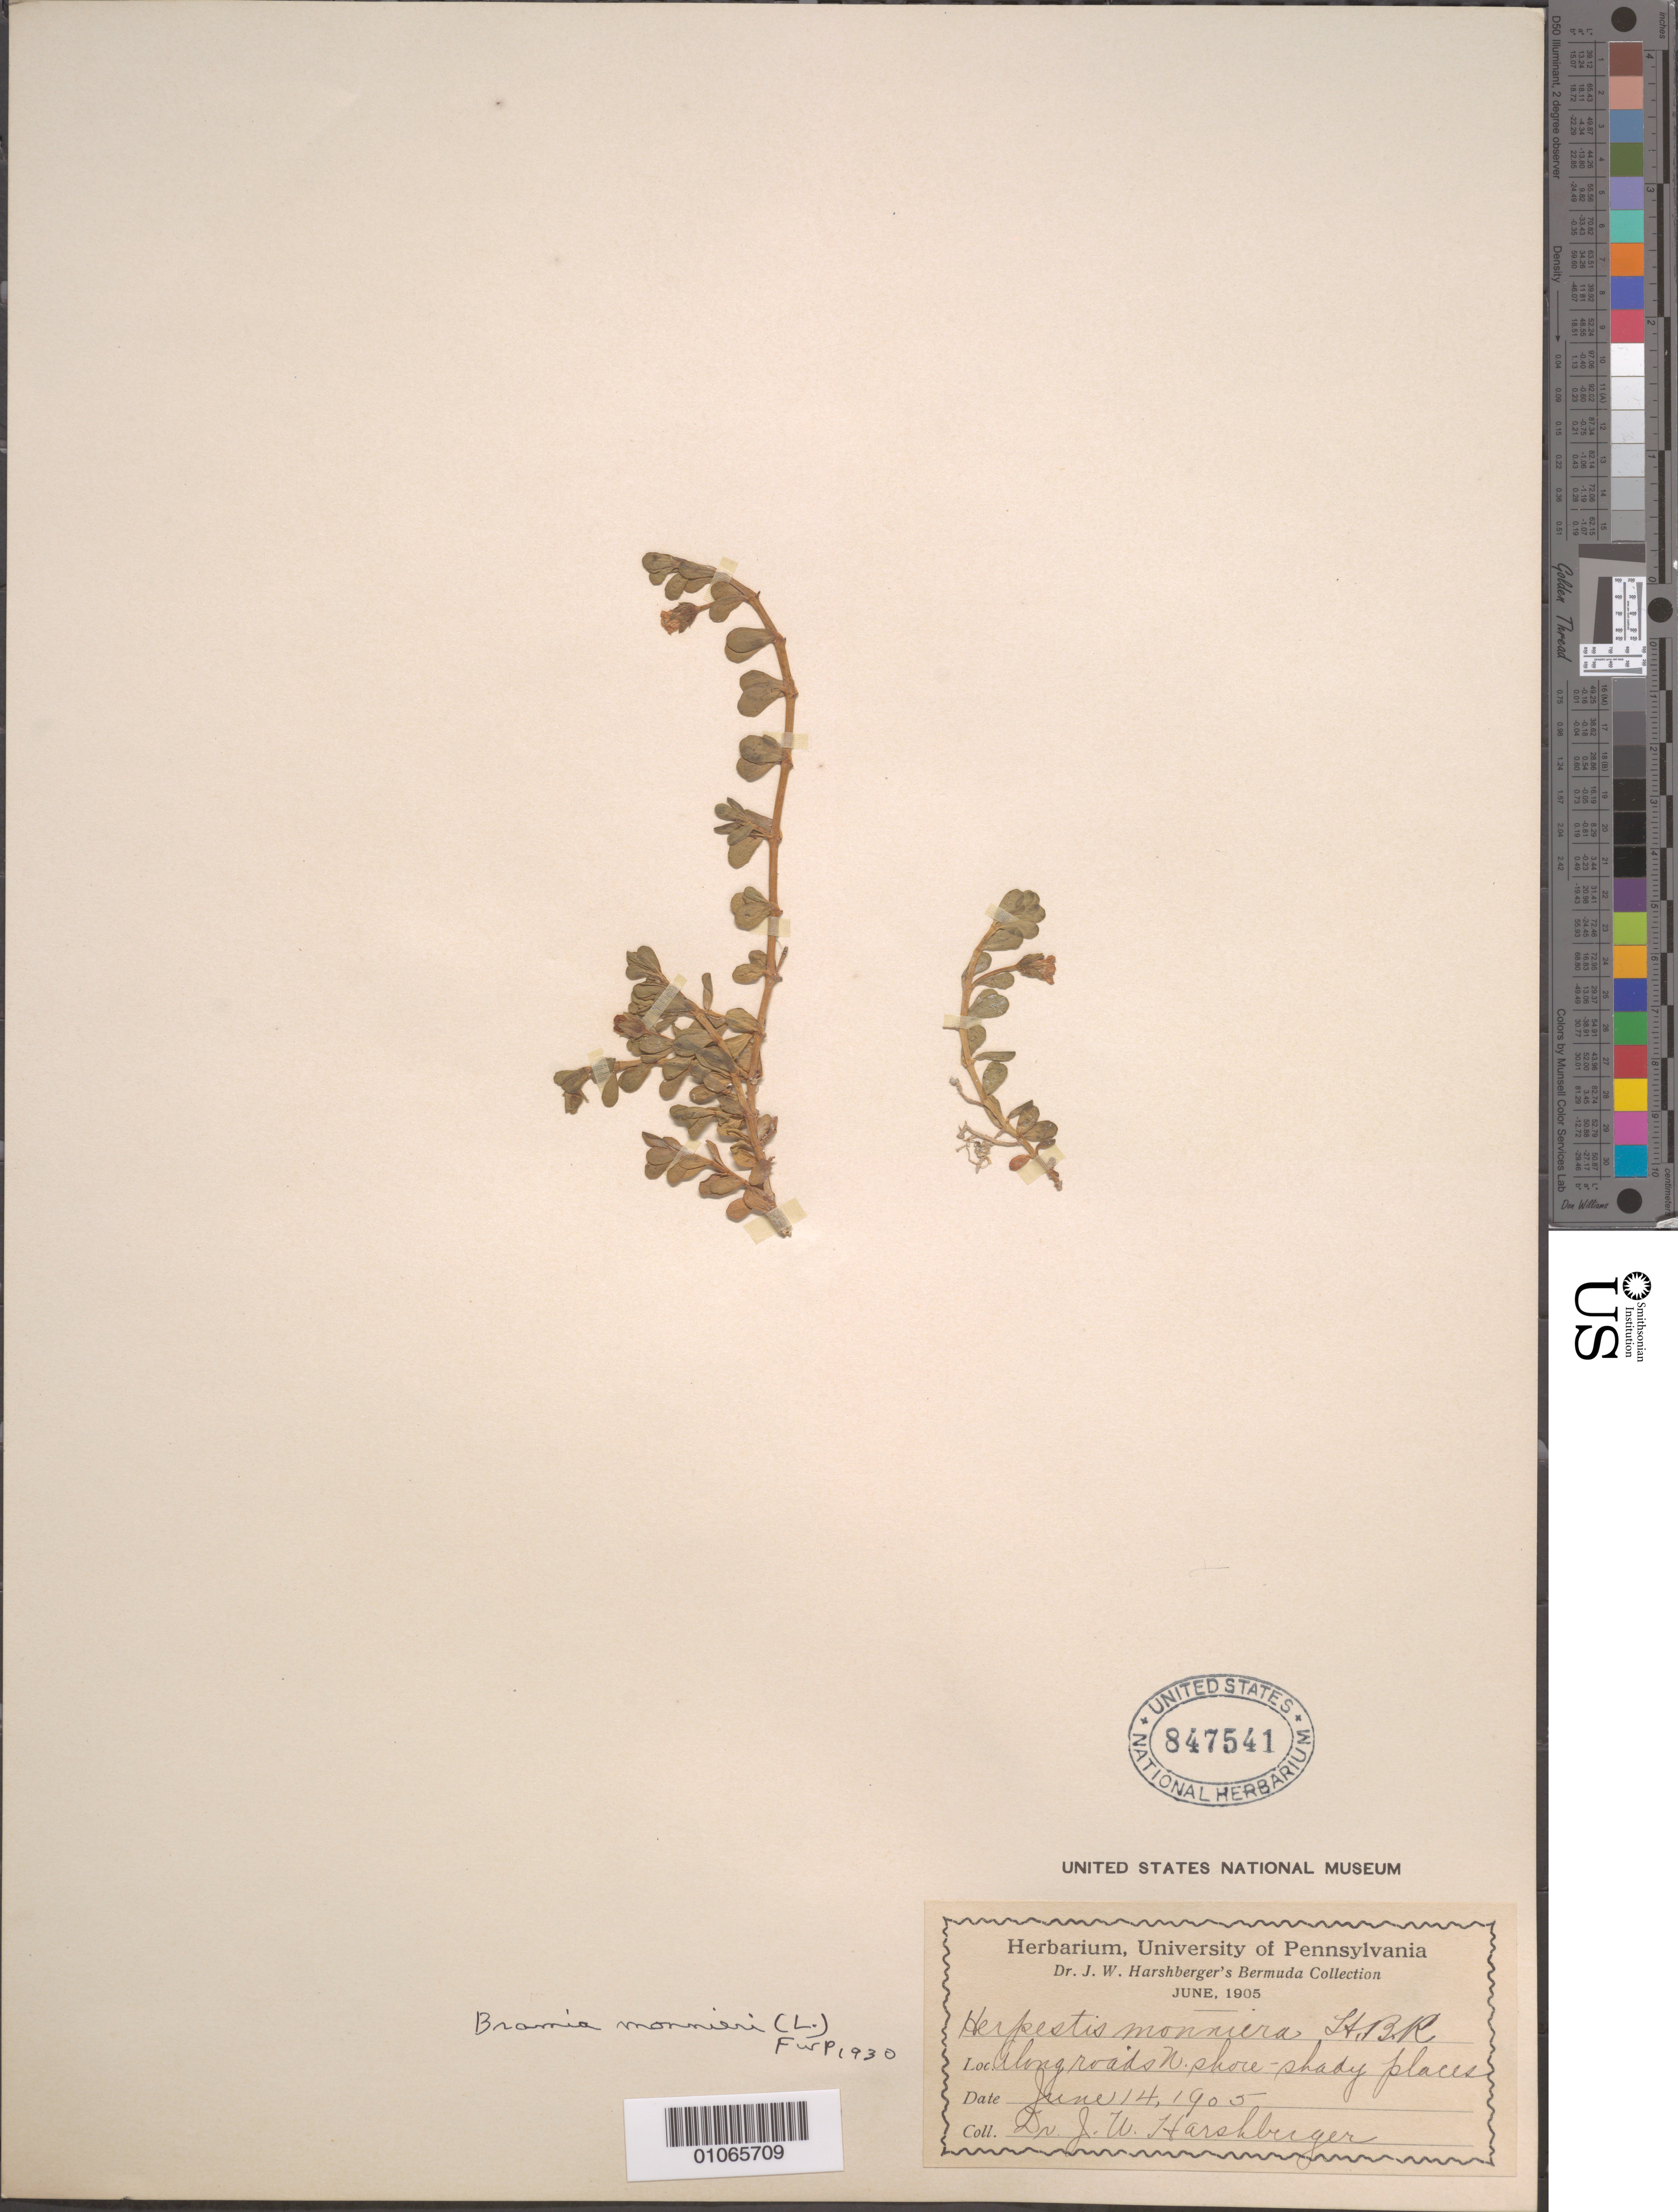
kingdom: Plantae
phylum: Tracheophyta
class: Magnoliopsida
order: Lamiales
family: Plantaginaceae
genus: Bacopa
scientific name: Bacopa monnieri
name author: (L.) Wettst.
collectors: J. W. Harshberger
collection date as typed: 14 Jun 1905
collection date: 1905-06-14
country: Bermuda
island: Bermuda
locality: Along roads north shore-shady places.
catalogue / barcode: US 847541